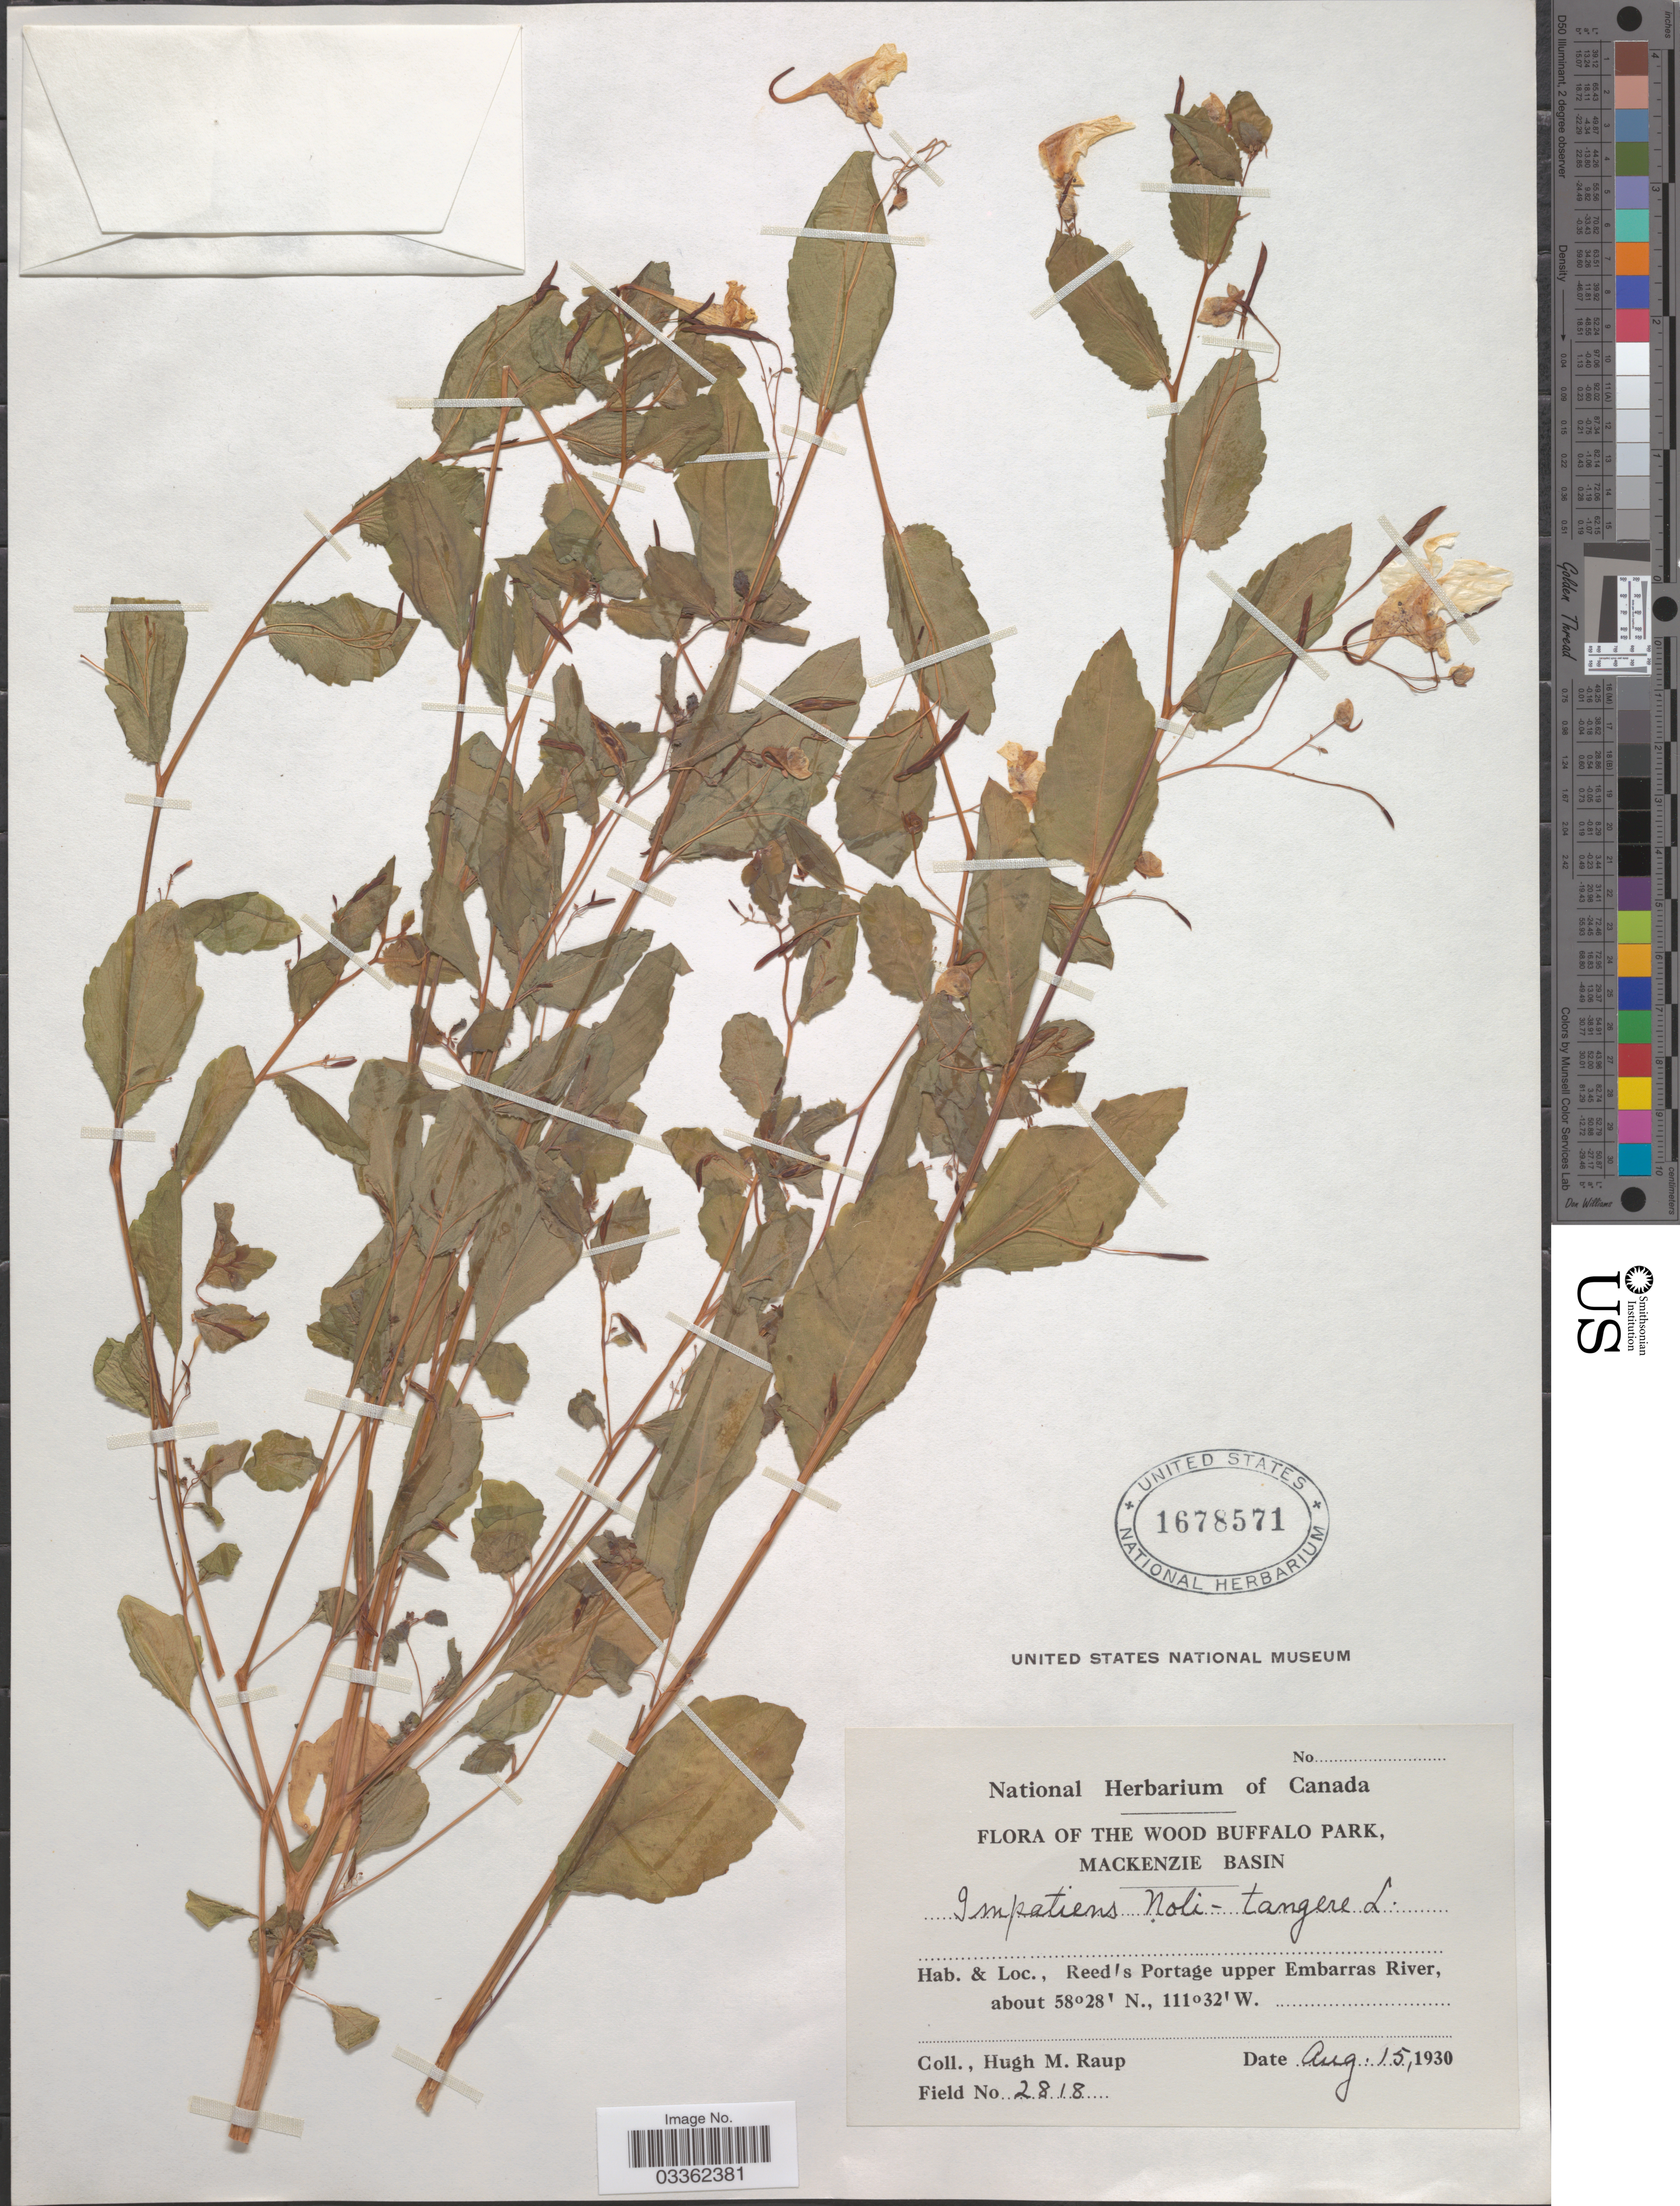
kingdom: Plantae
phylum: Tracheophyta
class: Magnoliopsida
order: Ericales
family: Balsaminaceae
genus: Impatiens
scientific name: Impatiens noli-tangere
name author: L.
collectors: H. Raup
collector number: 2818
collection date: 1930-08-15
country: Canada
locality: The Wood Buffalo Park, Mackenzie Basin. Reed's Portage upper Embarras River.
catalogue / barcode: US 1678571